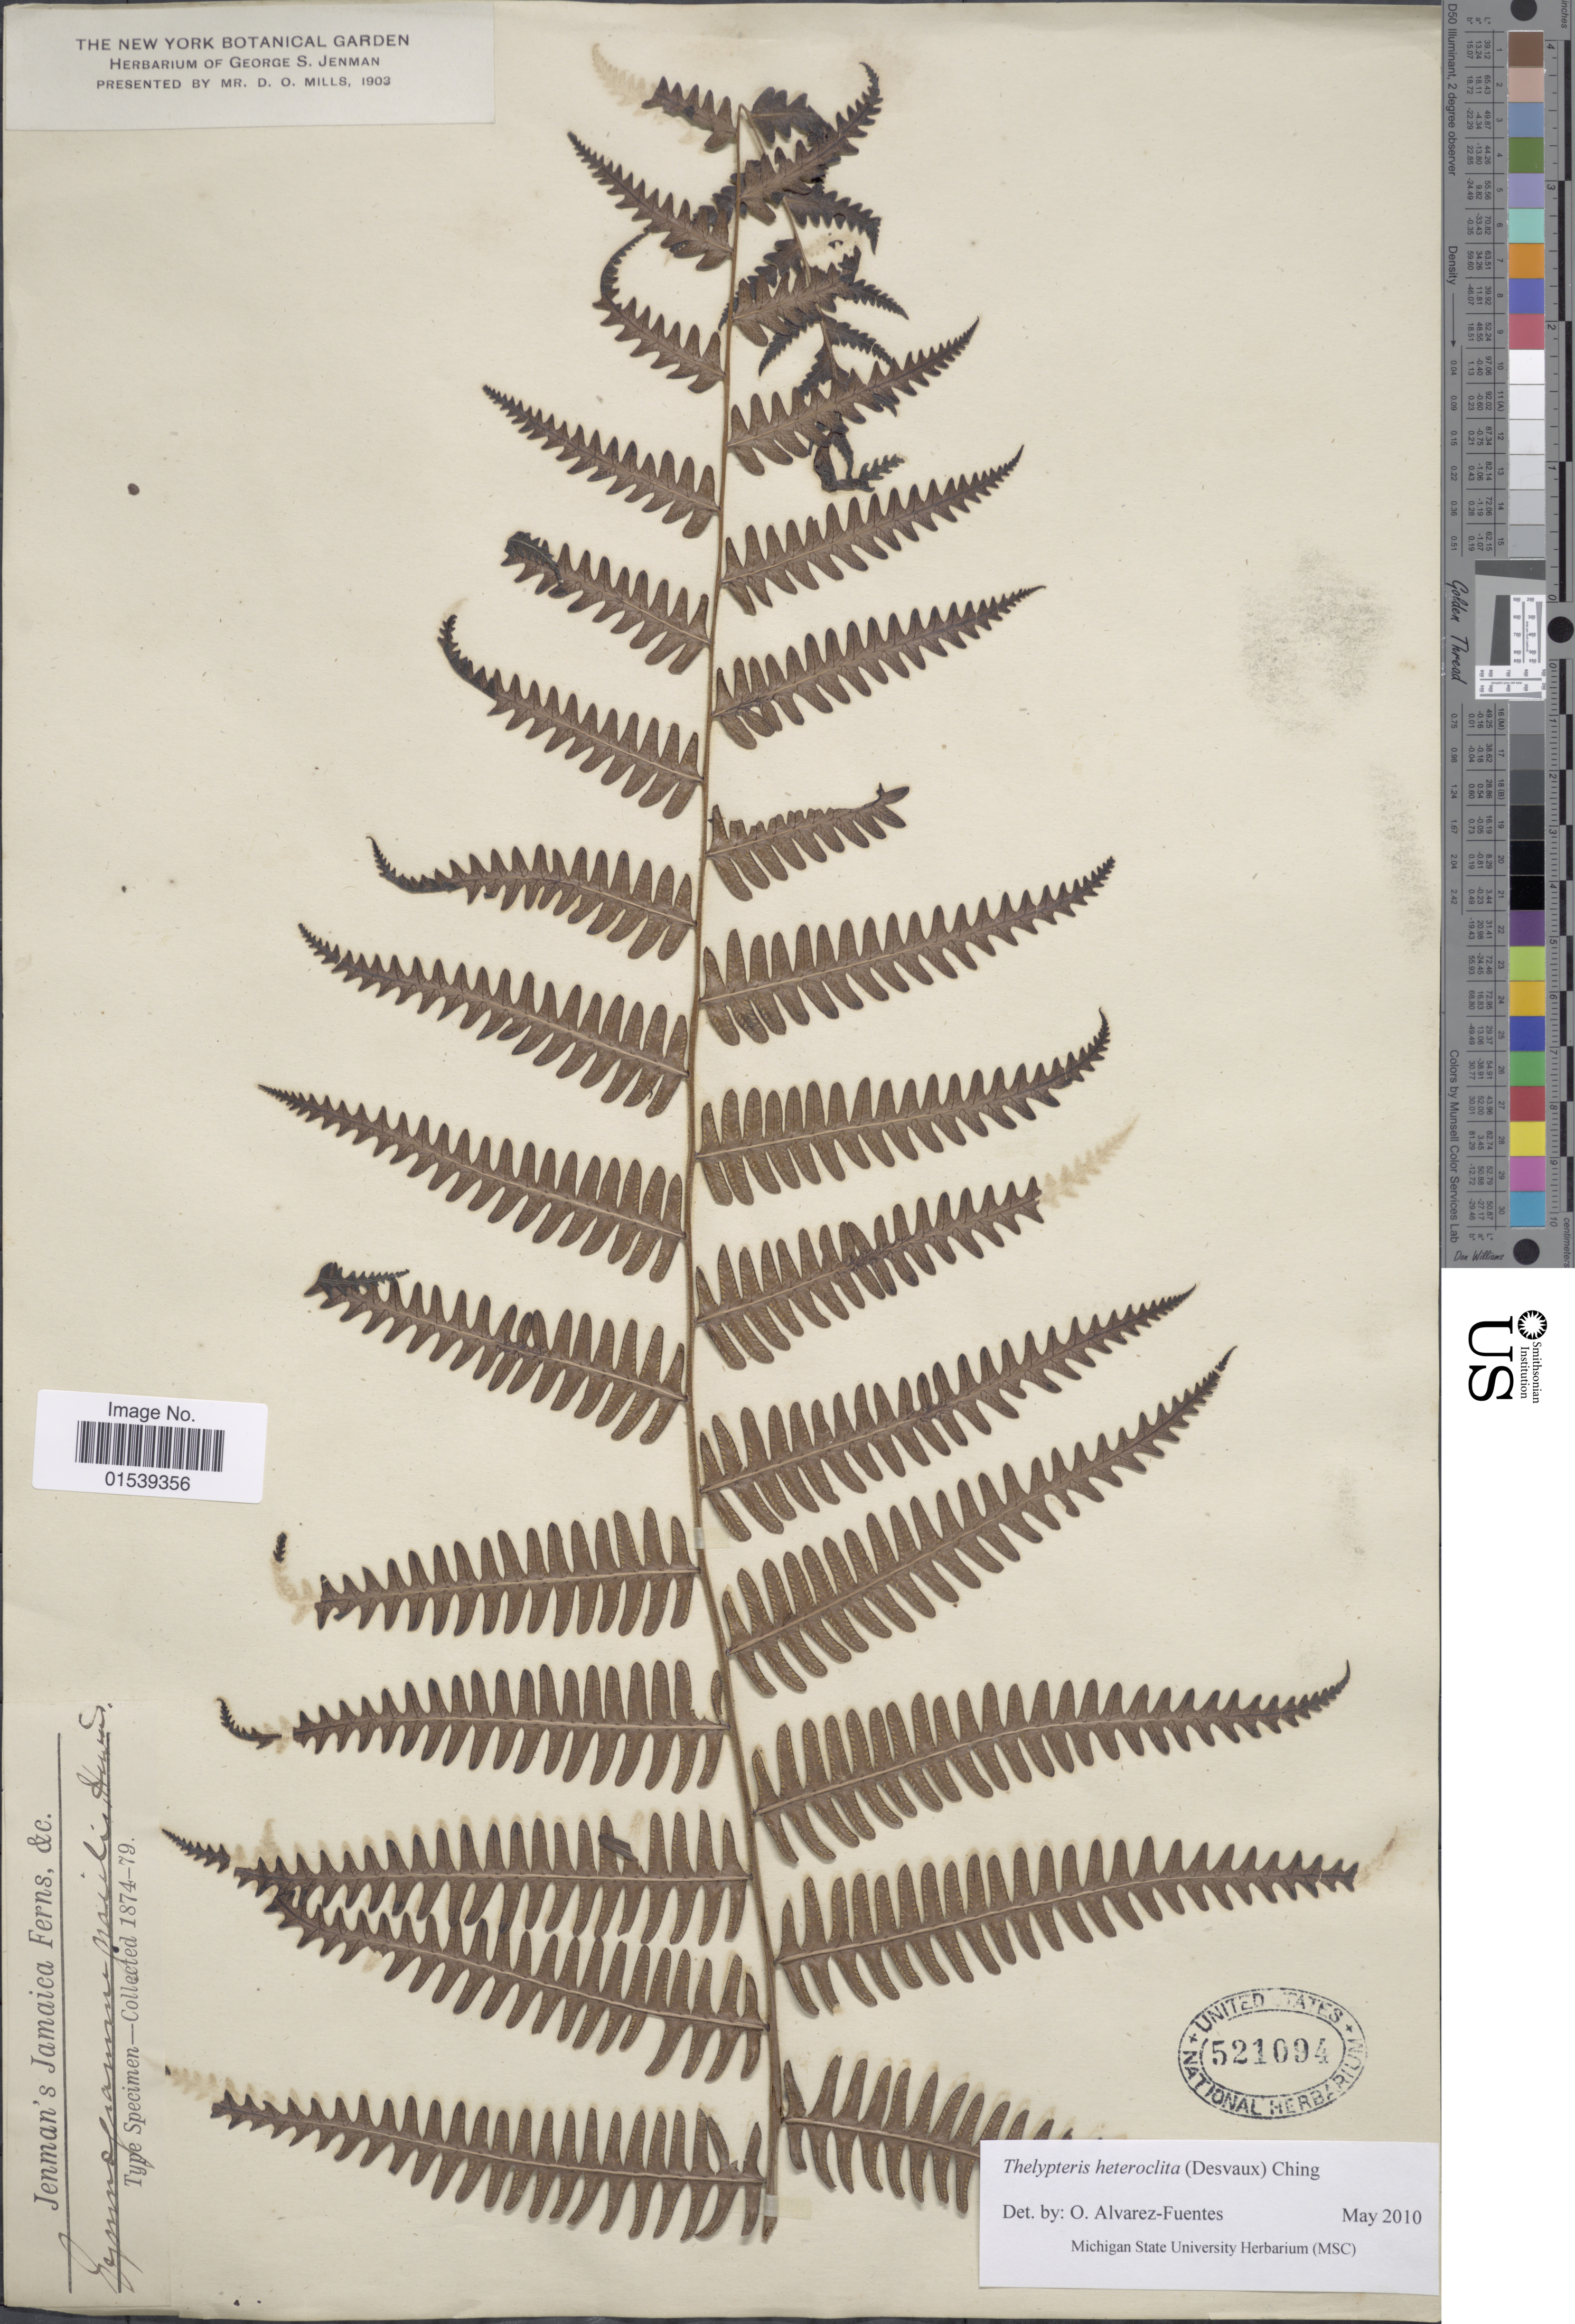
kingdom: Plantae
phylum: Tracheophyta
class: Polypodiopsida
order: Polypodiales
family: Thelypteridaceae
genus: Amauropelta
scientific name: Amauropelta heteroclita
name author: (Desv.) Pic. Serm.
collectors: -. Jenman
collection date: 1874/1879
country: Jamaica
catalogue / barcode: US 521094